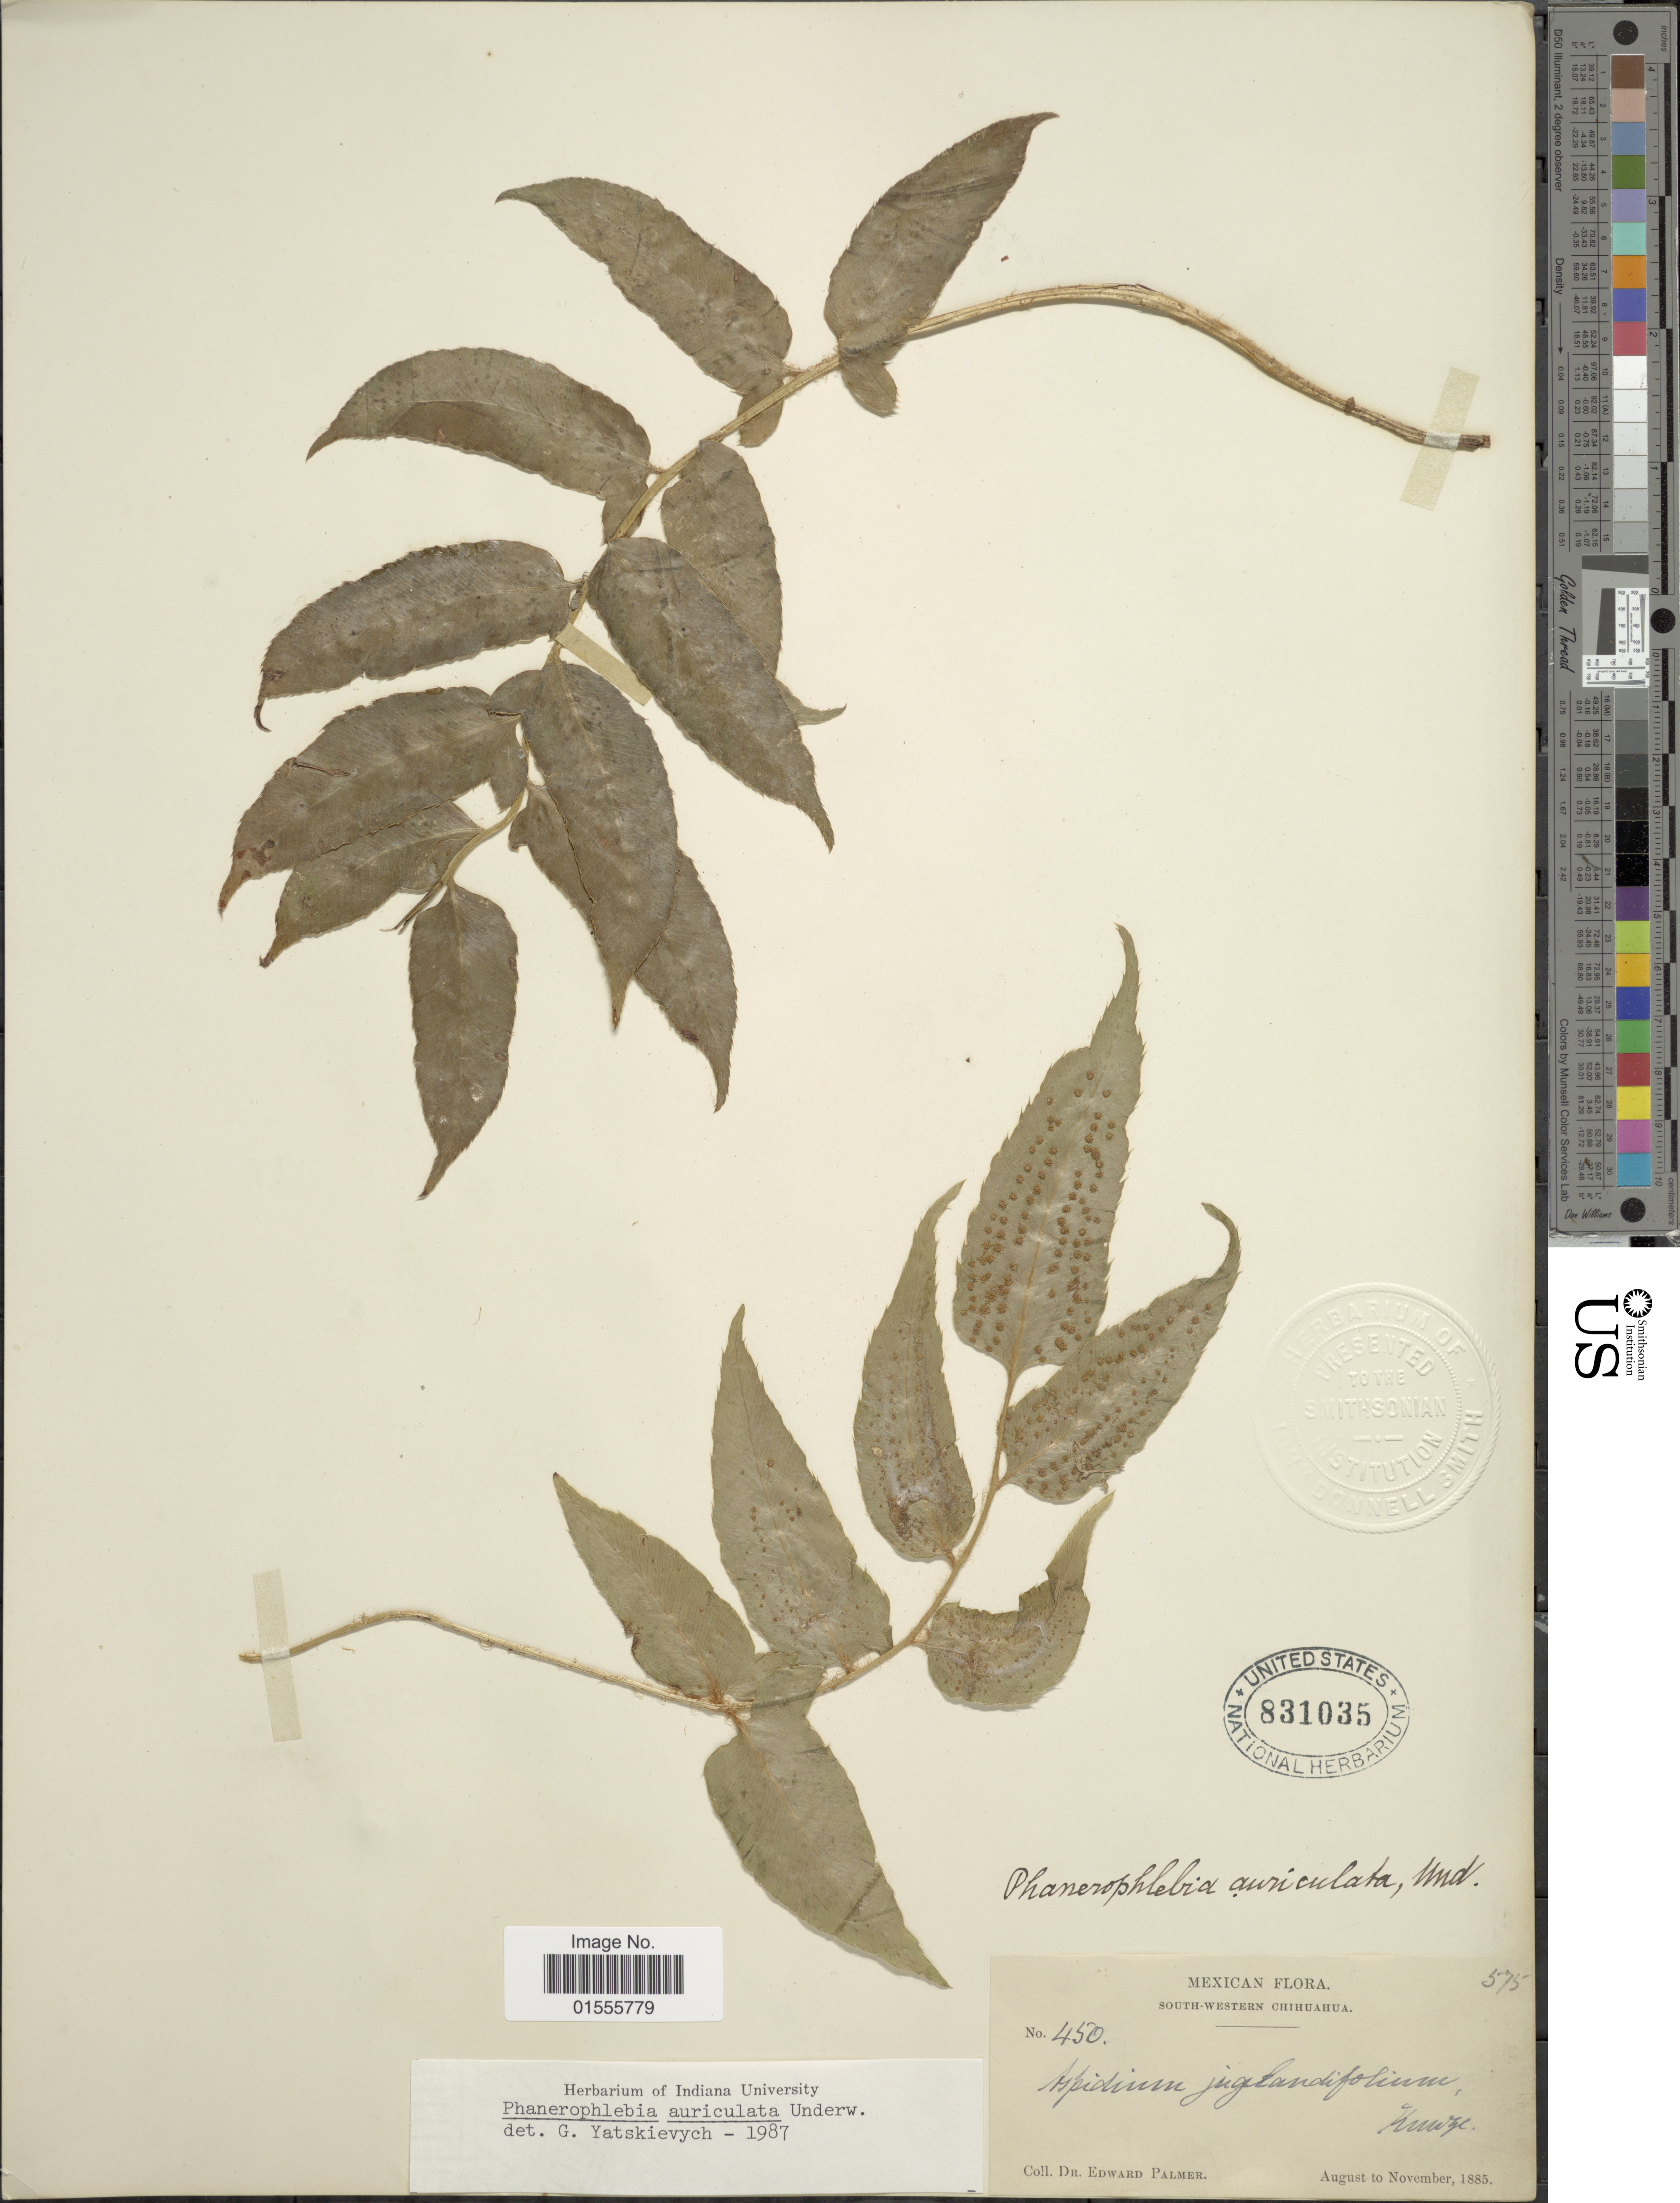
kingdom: Plantae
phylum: Tracheophyta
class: Polypodiopsida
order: Polypodiales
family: Dryopteridaceae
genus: Phanerophlebia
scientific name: Phanerophlebia auriculata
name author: Underw.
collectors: E. Palmer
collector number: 450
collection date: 1885-08/1885-11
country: Mexico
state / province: Chihuahua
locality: South-western Chihuahua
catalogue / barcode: US 831035